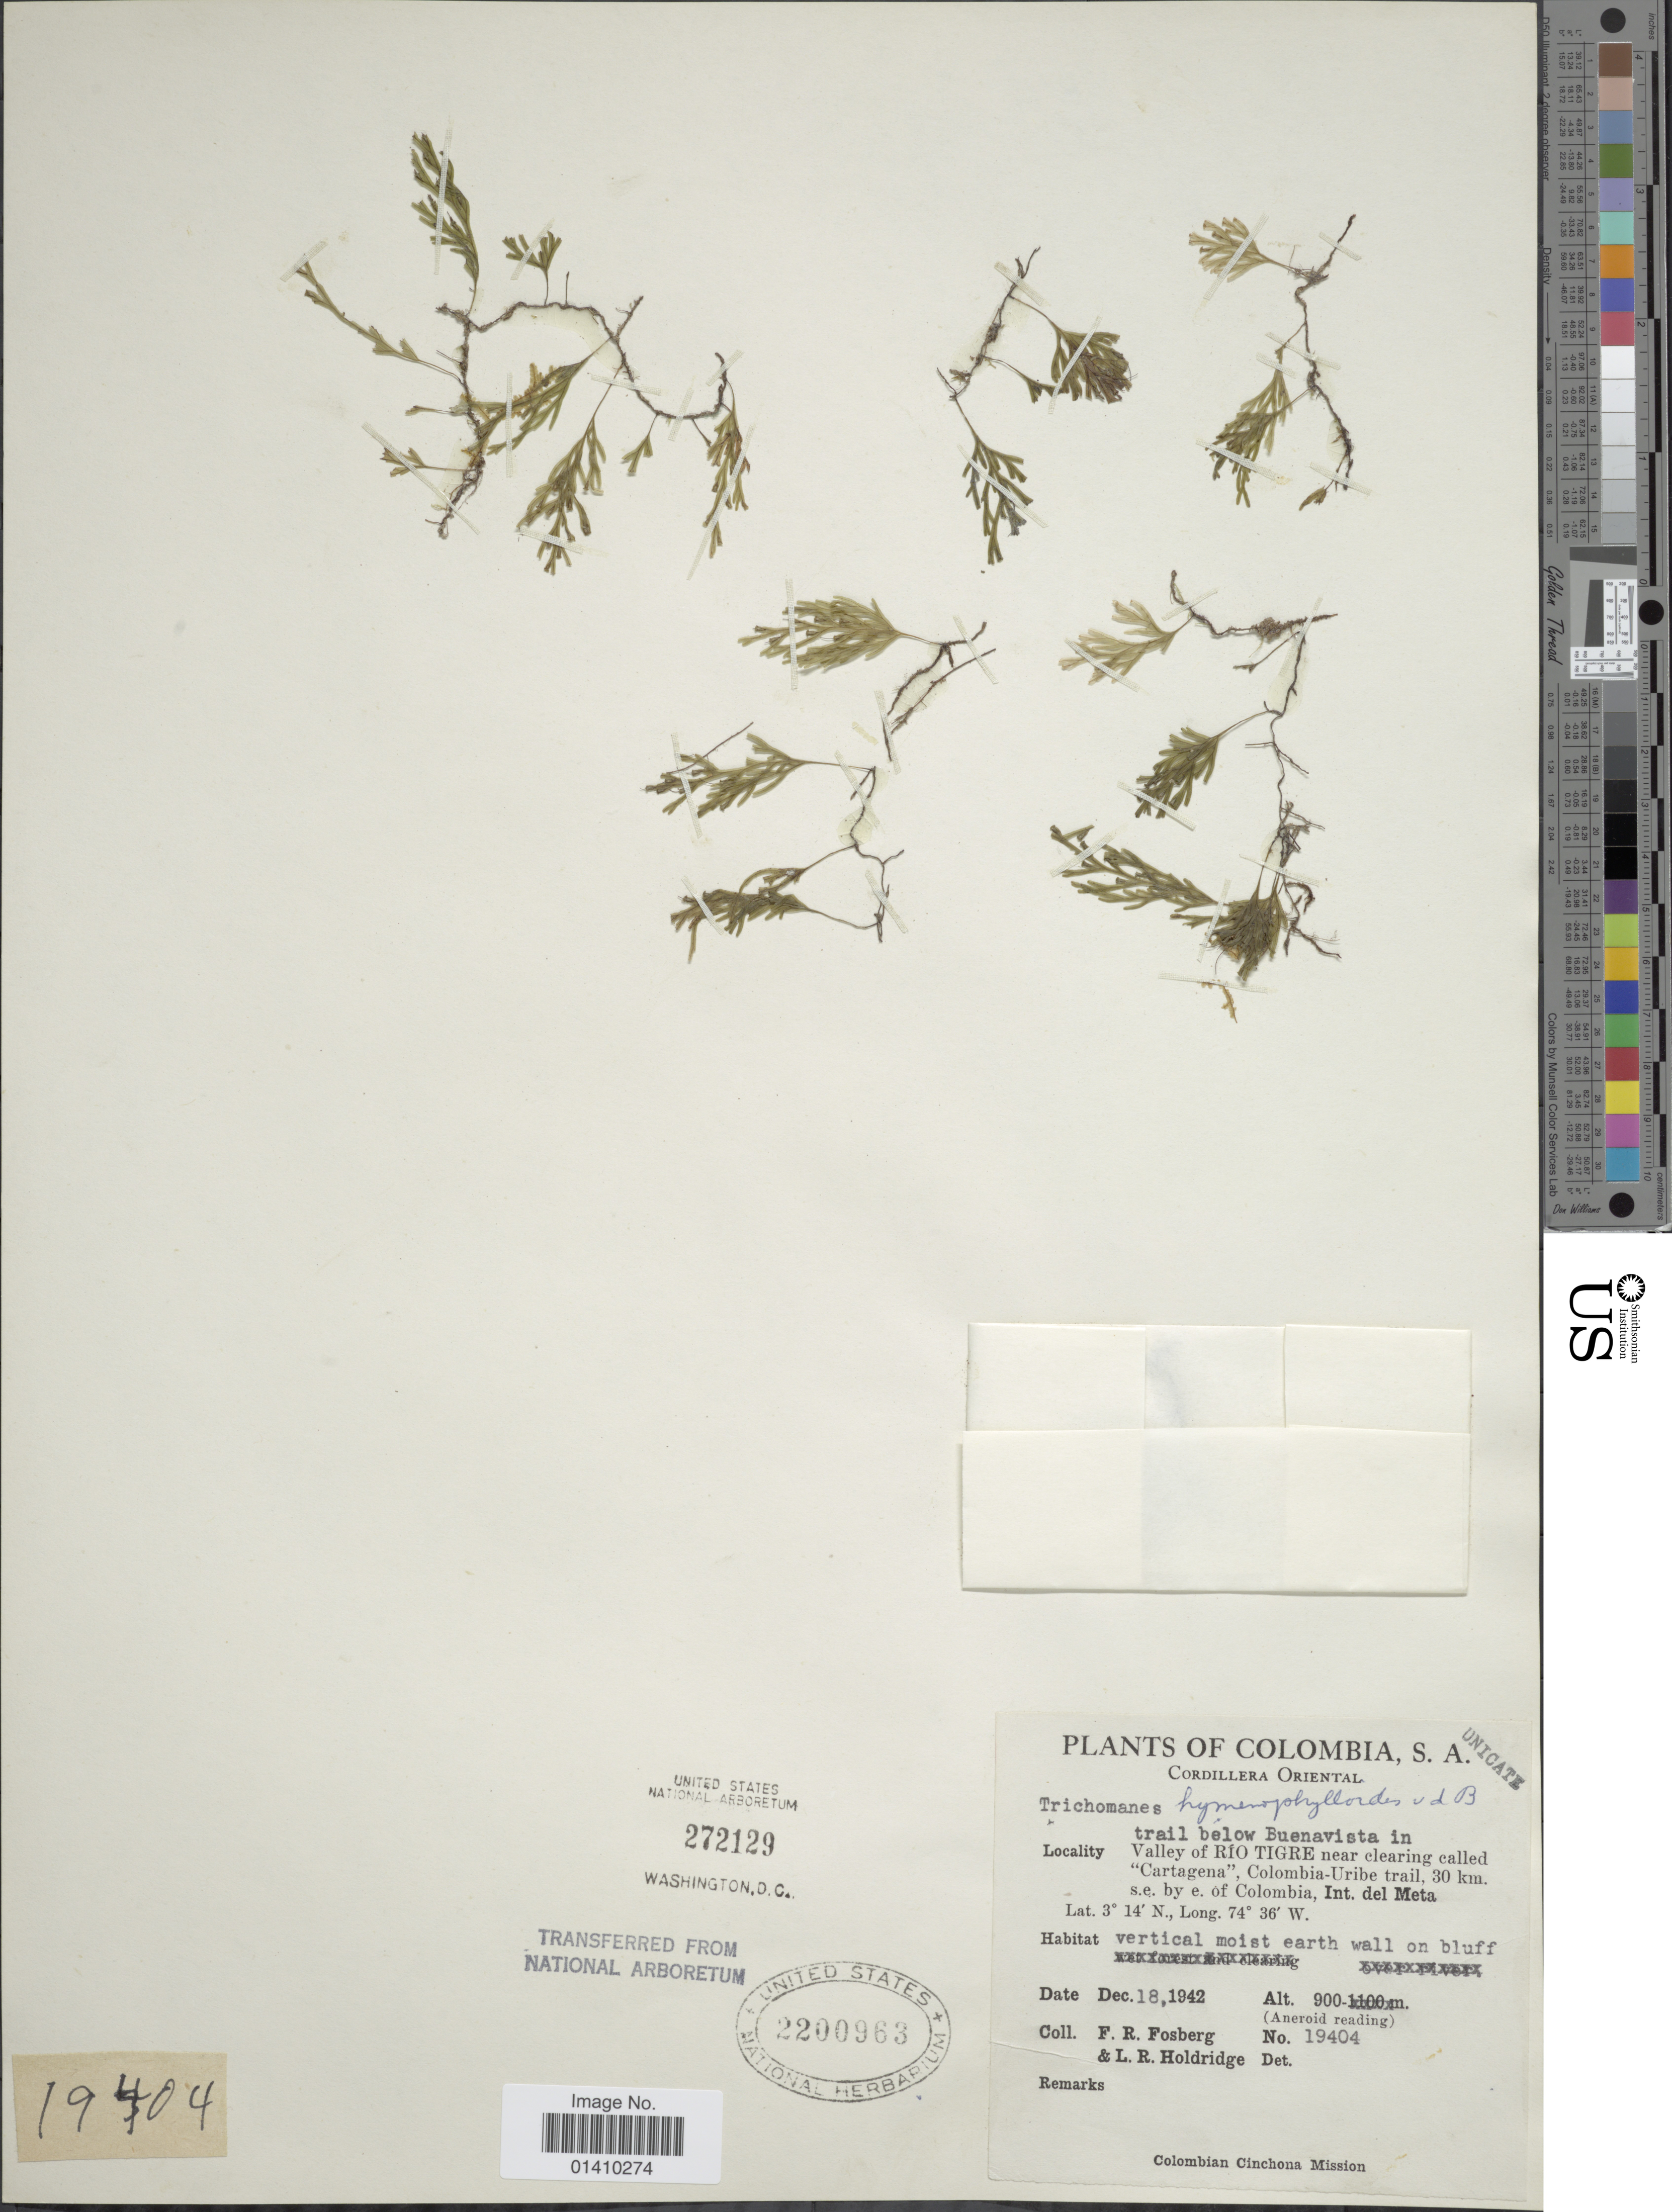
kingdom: Plantae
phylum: Tracheophyta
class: Polypodiopsida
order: Hymenophyllales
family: Hymenophyllaceae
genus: Polyphlebium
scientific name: Polyphlebium hymenophylloides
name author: (Bosch) Ebihara & Dubuisson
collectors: F. R. Fosberg & L. Holdridge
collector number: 19404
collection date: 1942-12-18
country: Colombia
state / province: Meta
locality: Cordillera Oriental. Valley of Rio Tigre near clearing called Cartagena, Colombia-Uribe trail, 30 km s.e.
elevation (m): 900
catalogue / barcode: US 272129